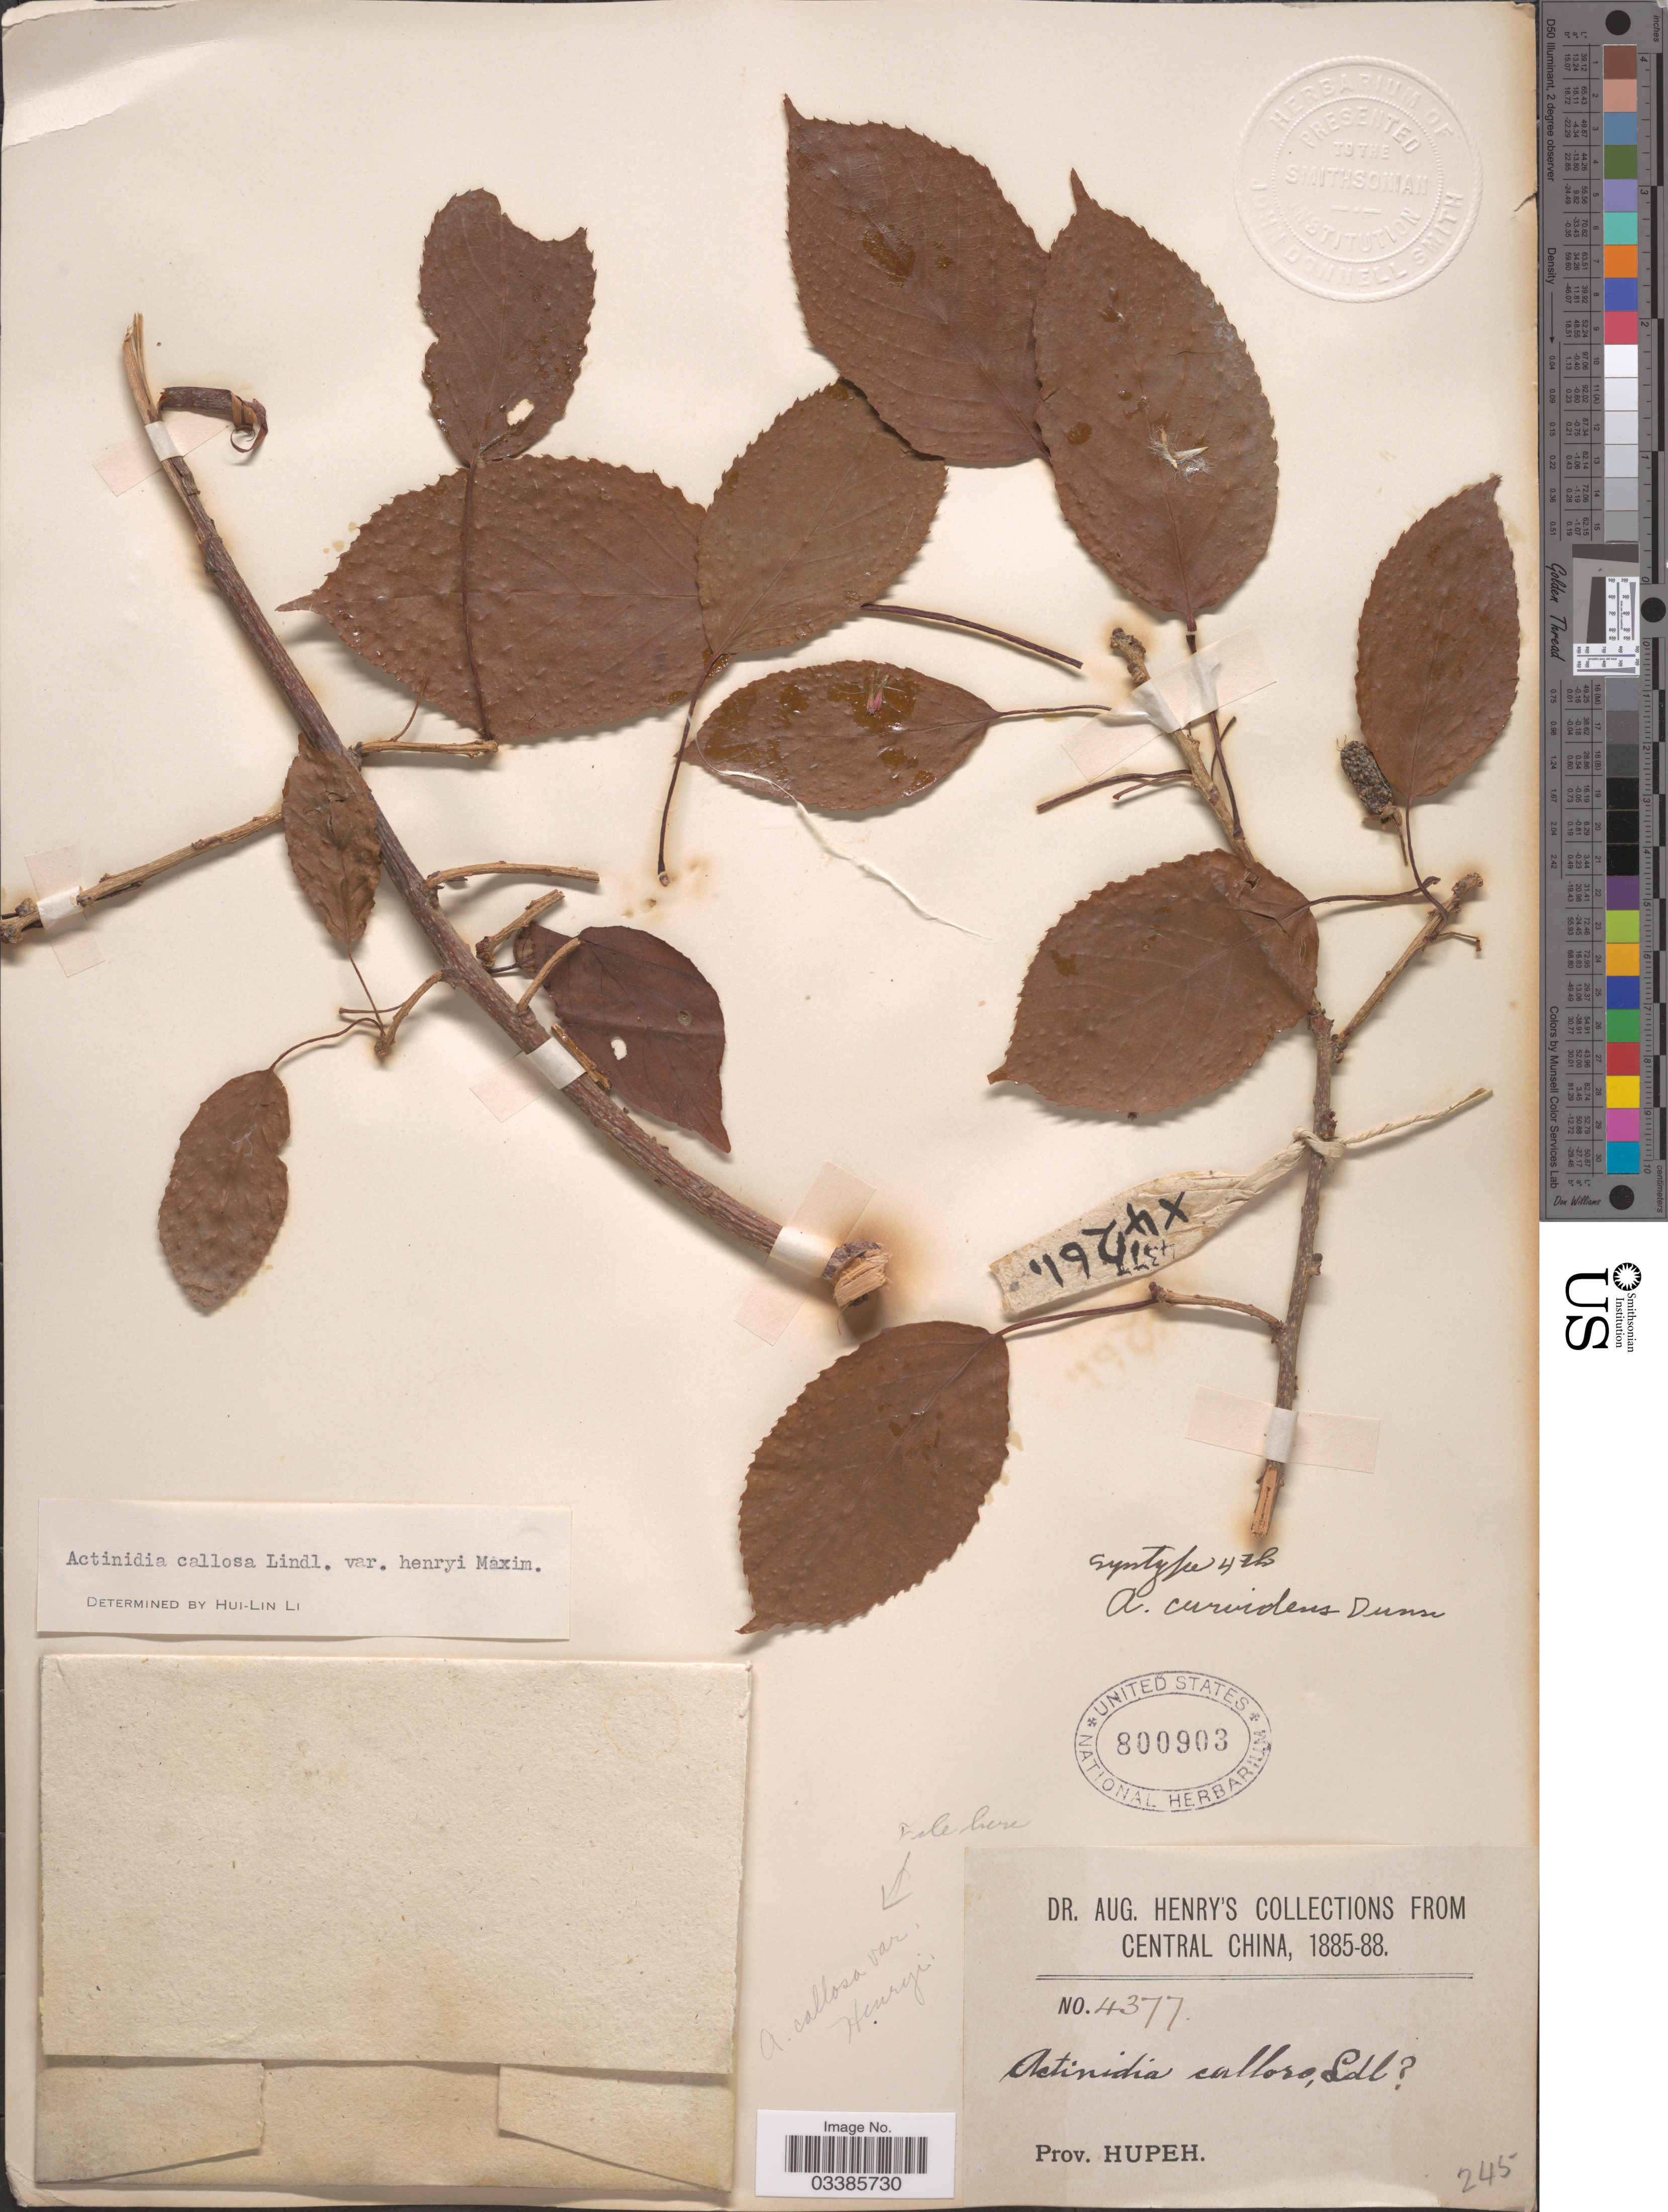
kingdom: Plantae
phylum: Tracheophyta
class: Magnoliopsida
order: Ericales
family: Actinidiaceae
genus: Actinidia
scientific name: Actinidia callosa var. henryi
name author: Maxim.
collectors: A. Henry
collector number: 4377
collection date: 1885/1888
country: China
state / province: Hubei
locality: Central China. Prov. Hupeh.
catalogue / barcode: US 800903